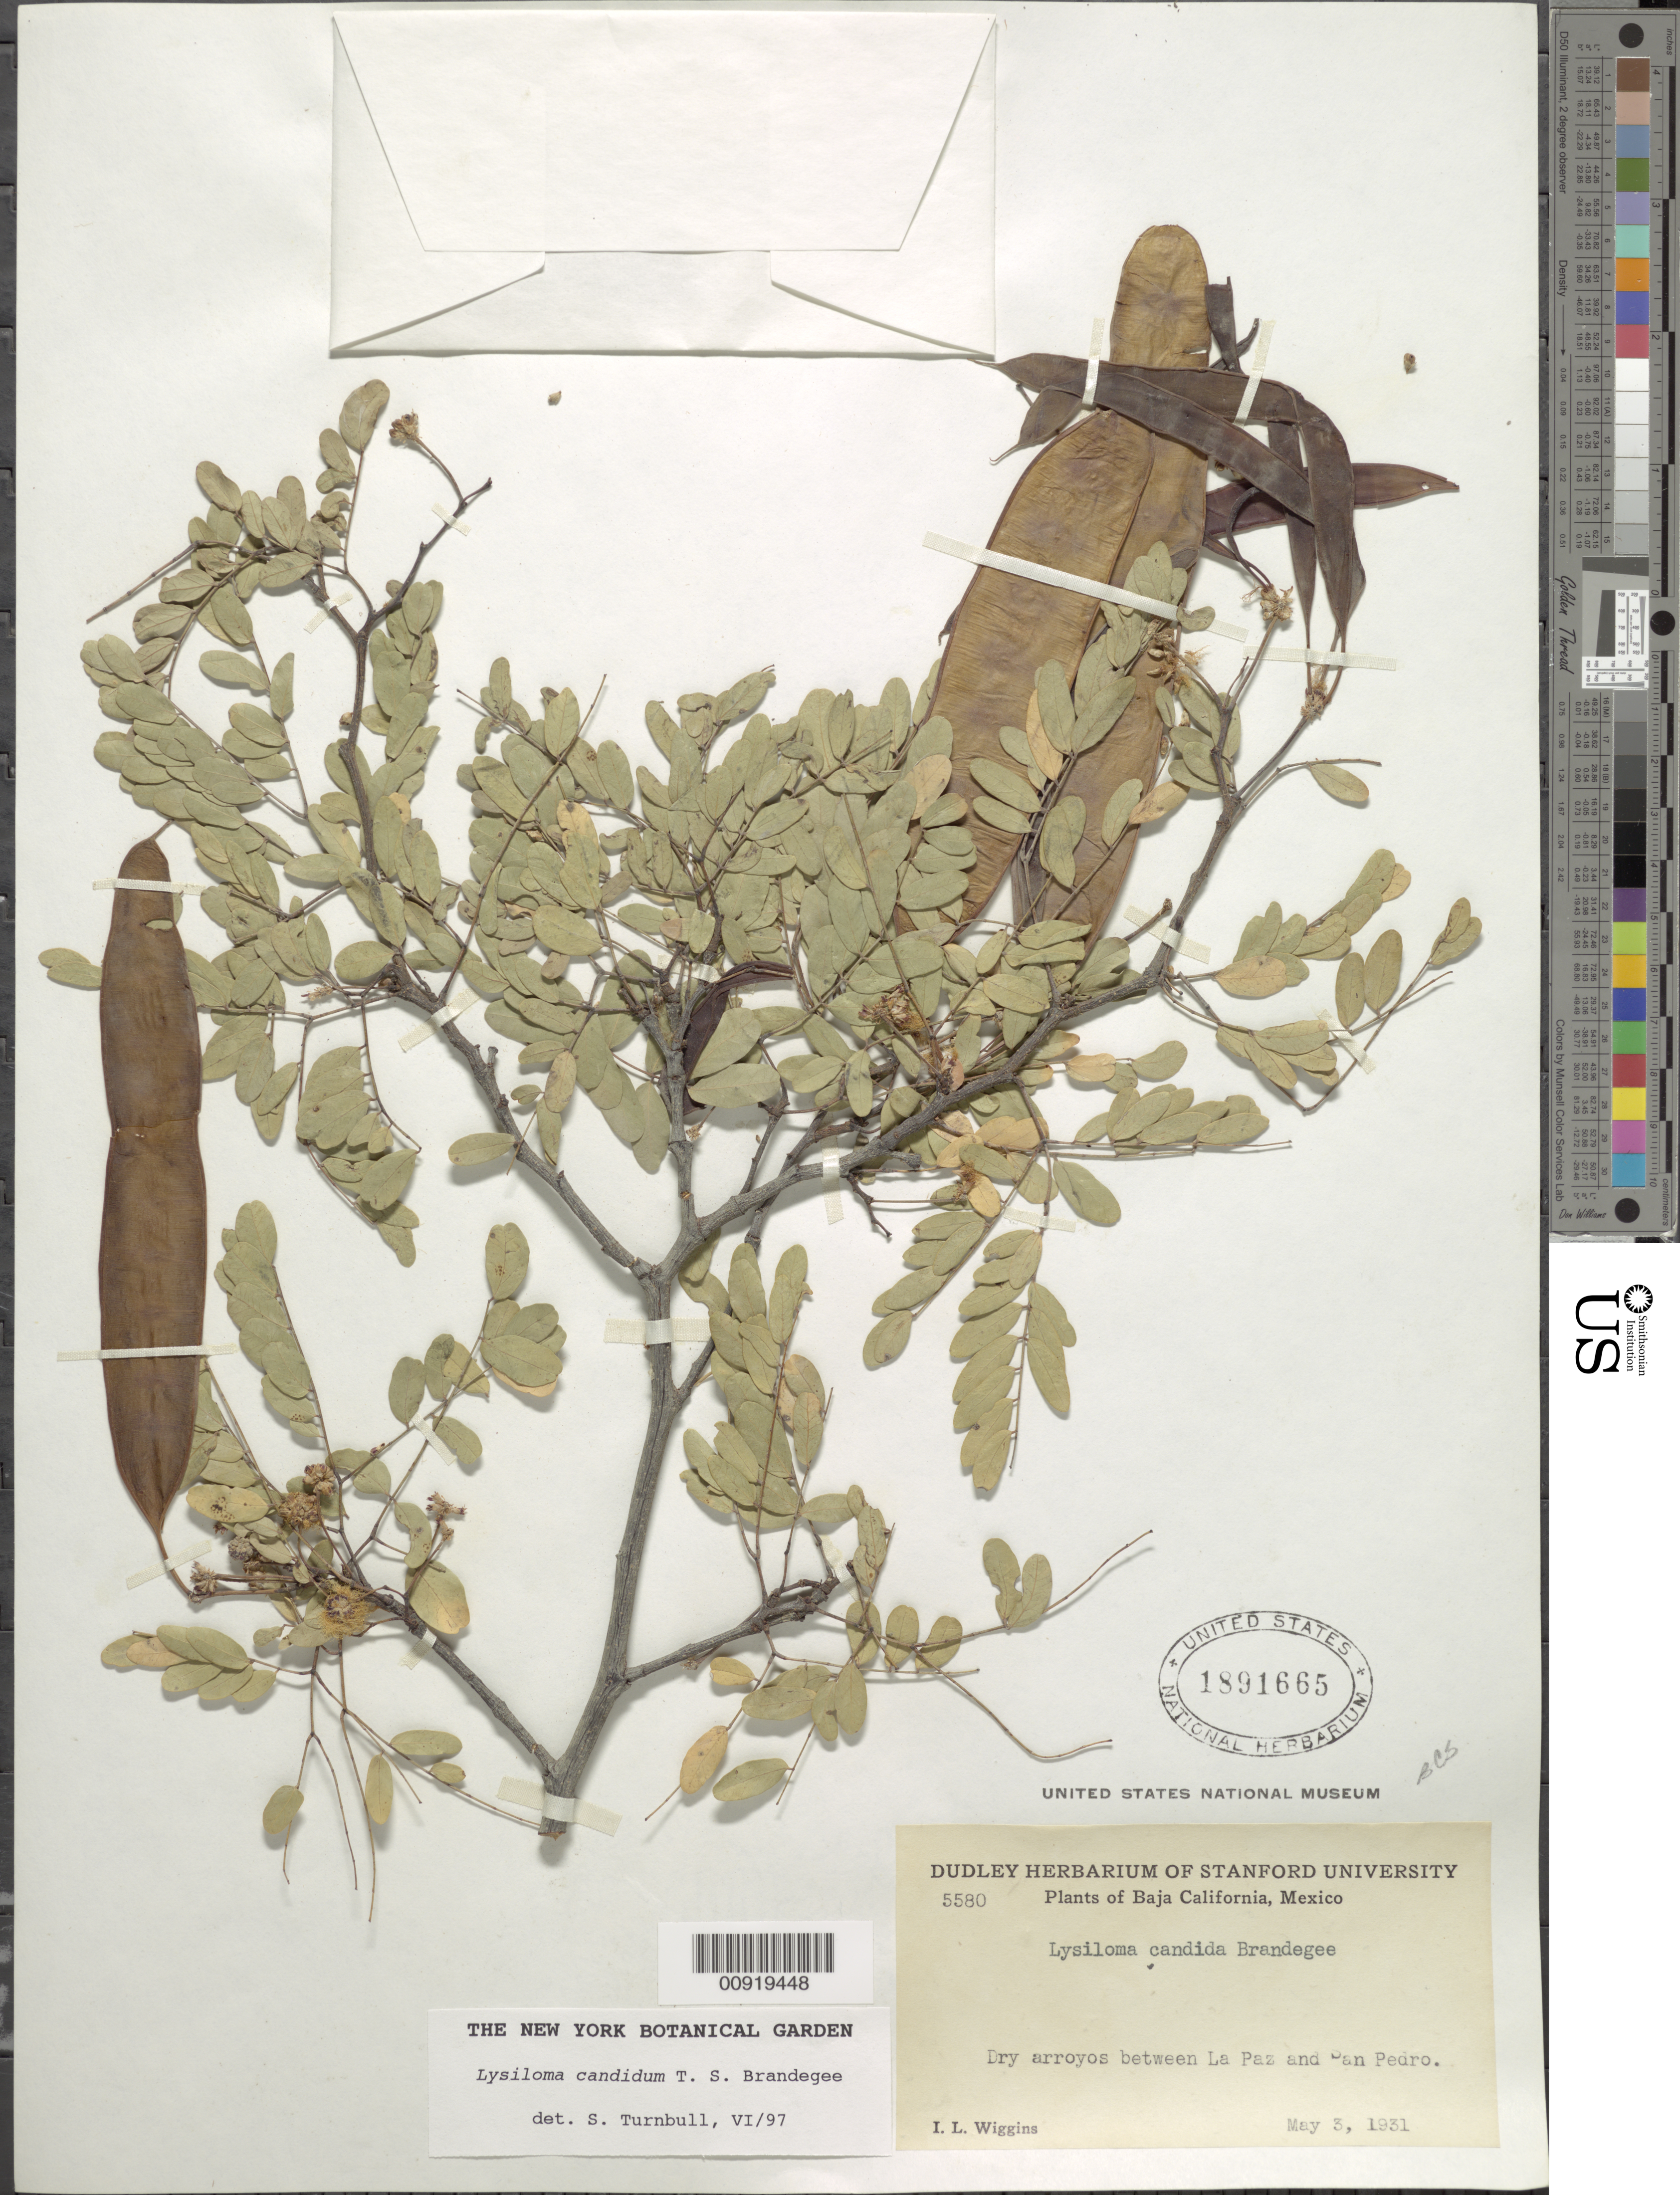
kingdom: Plantae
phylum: Tracheophyta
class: Magnoliopsida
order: Fabales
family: Fabaceae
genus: Lysiloma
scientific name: Lysiloma candidum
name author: Brandegee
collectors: I. L. Wiggins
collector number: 5580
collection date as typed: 03 May 1931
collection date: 1931-05-03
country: Mexico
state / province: Baja California Sur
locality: Between La Paz and San Pedro.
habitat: Dry arroyos.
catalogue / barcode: US 1891665